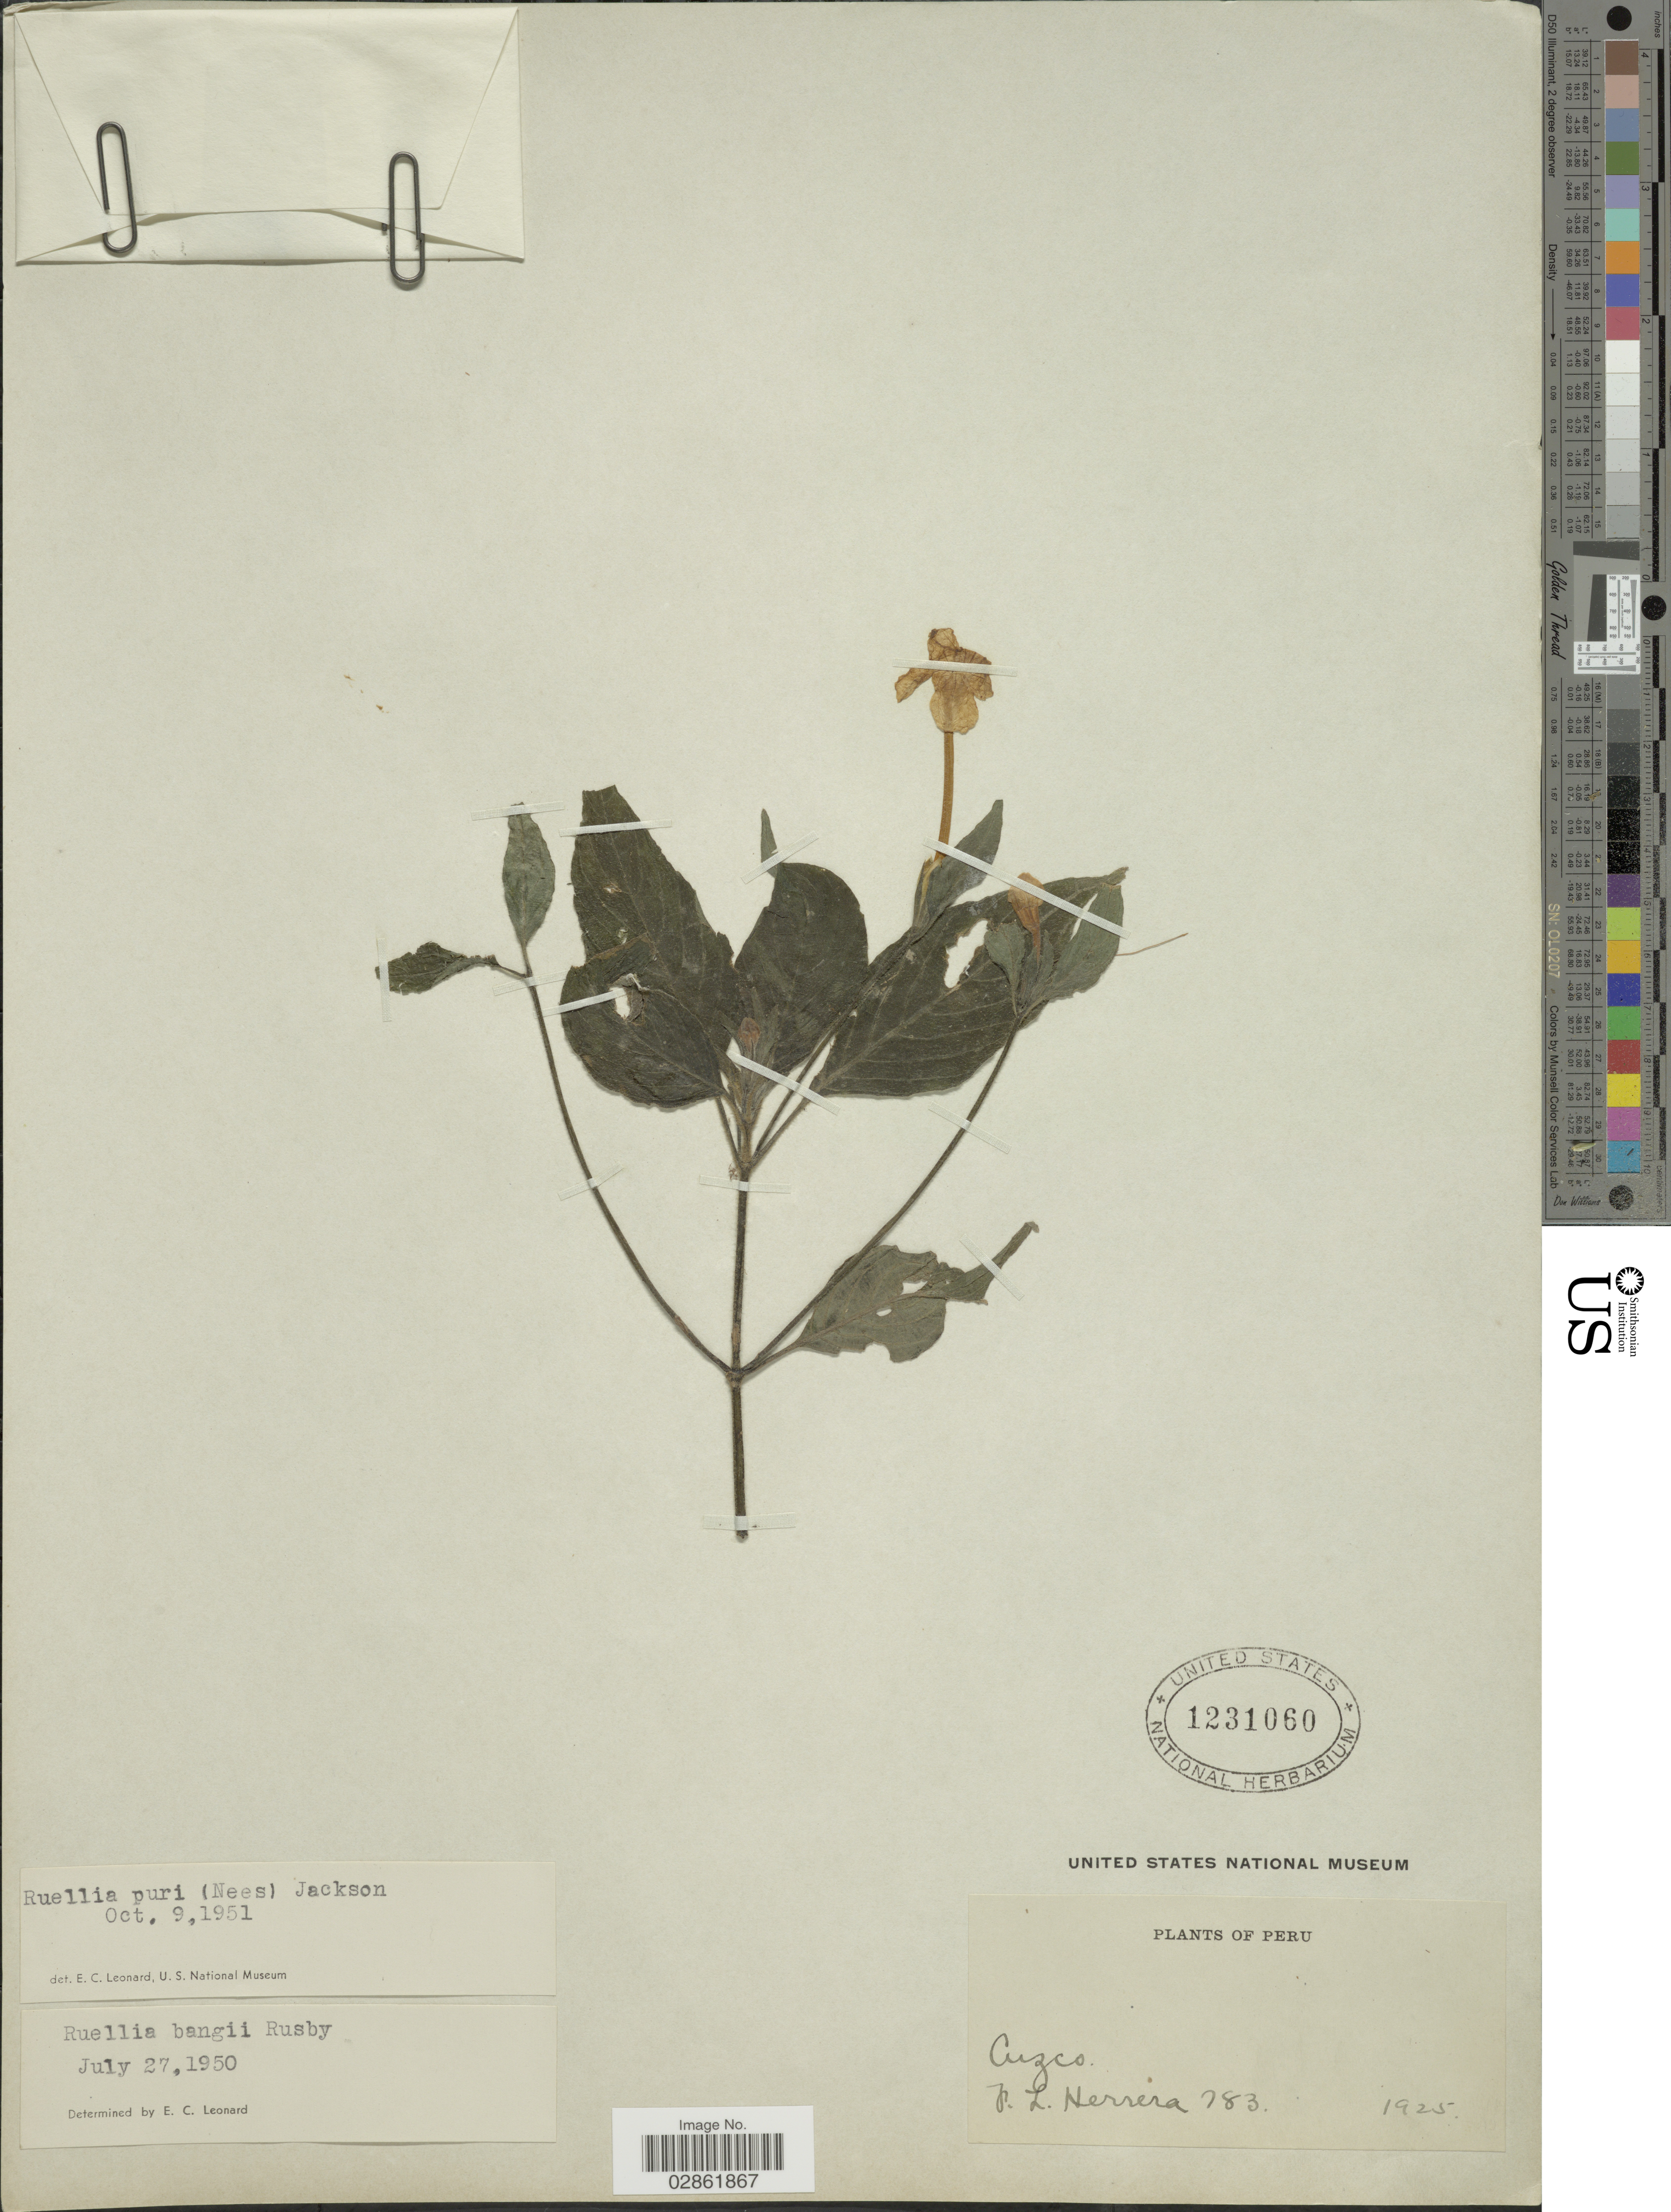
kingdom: Plantae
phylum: Tracheophyta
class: Magnoliopsida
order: Lamiales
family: Acanthaceae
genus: Ruellia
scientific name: Ruellia puri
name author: Mart. ex Nees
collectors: F. L. Herrera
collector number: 783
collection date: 1925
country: Peru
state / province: Cusco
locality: Cuzco.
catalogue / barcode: US 1231060